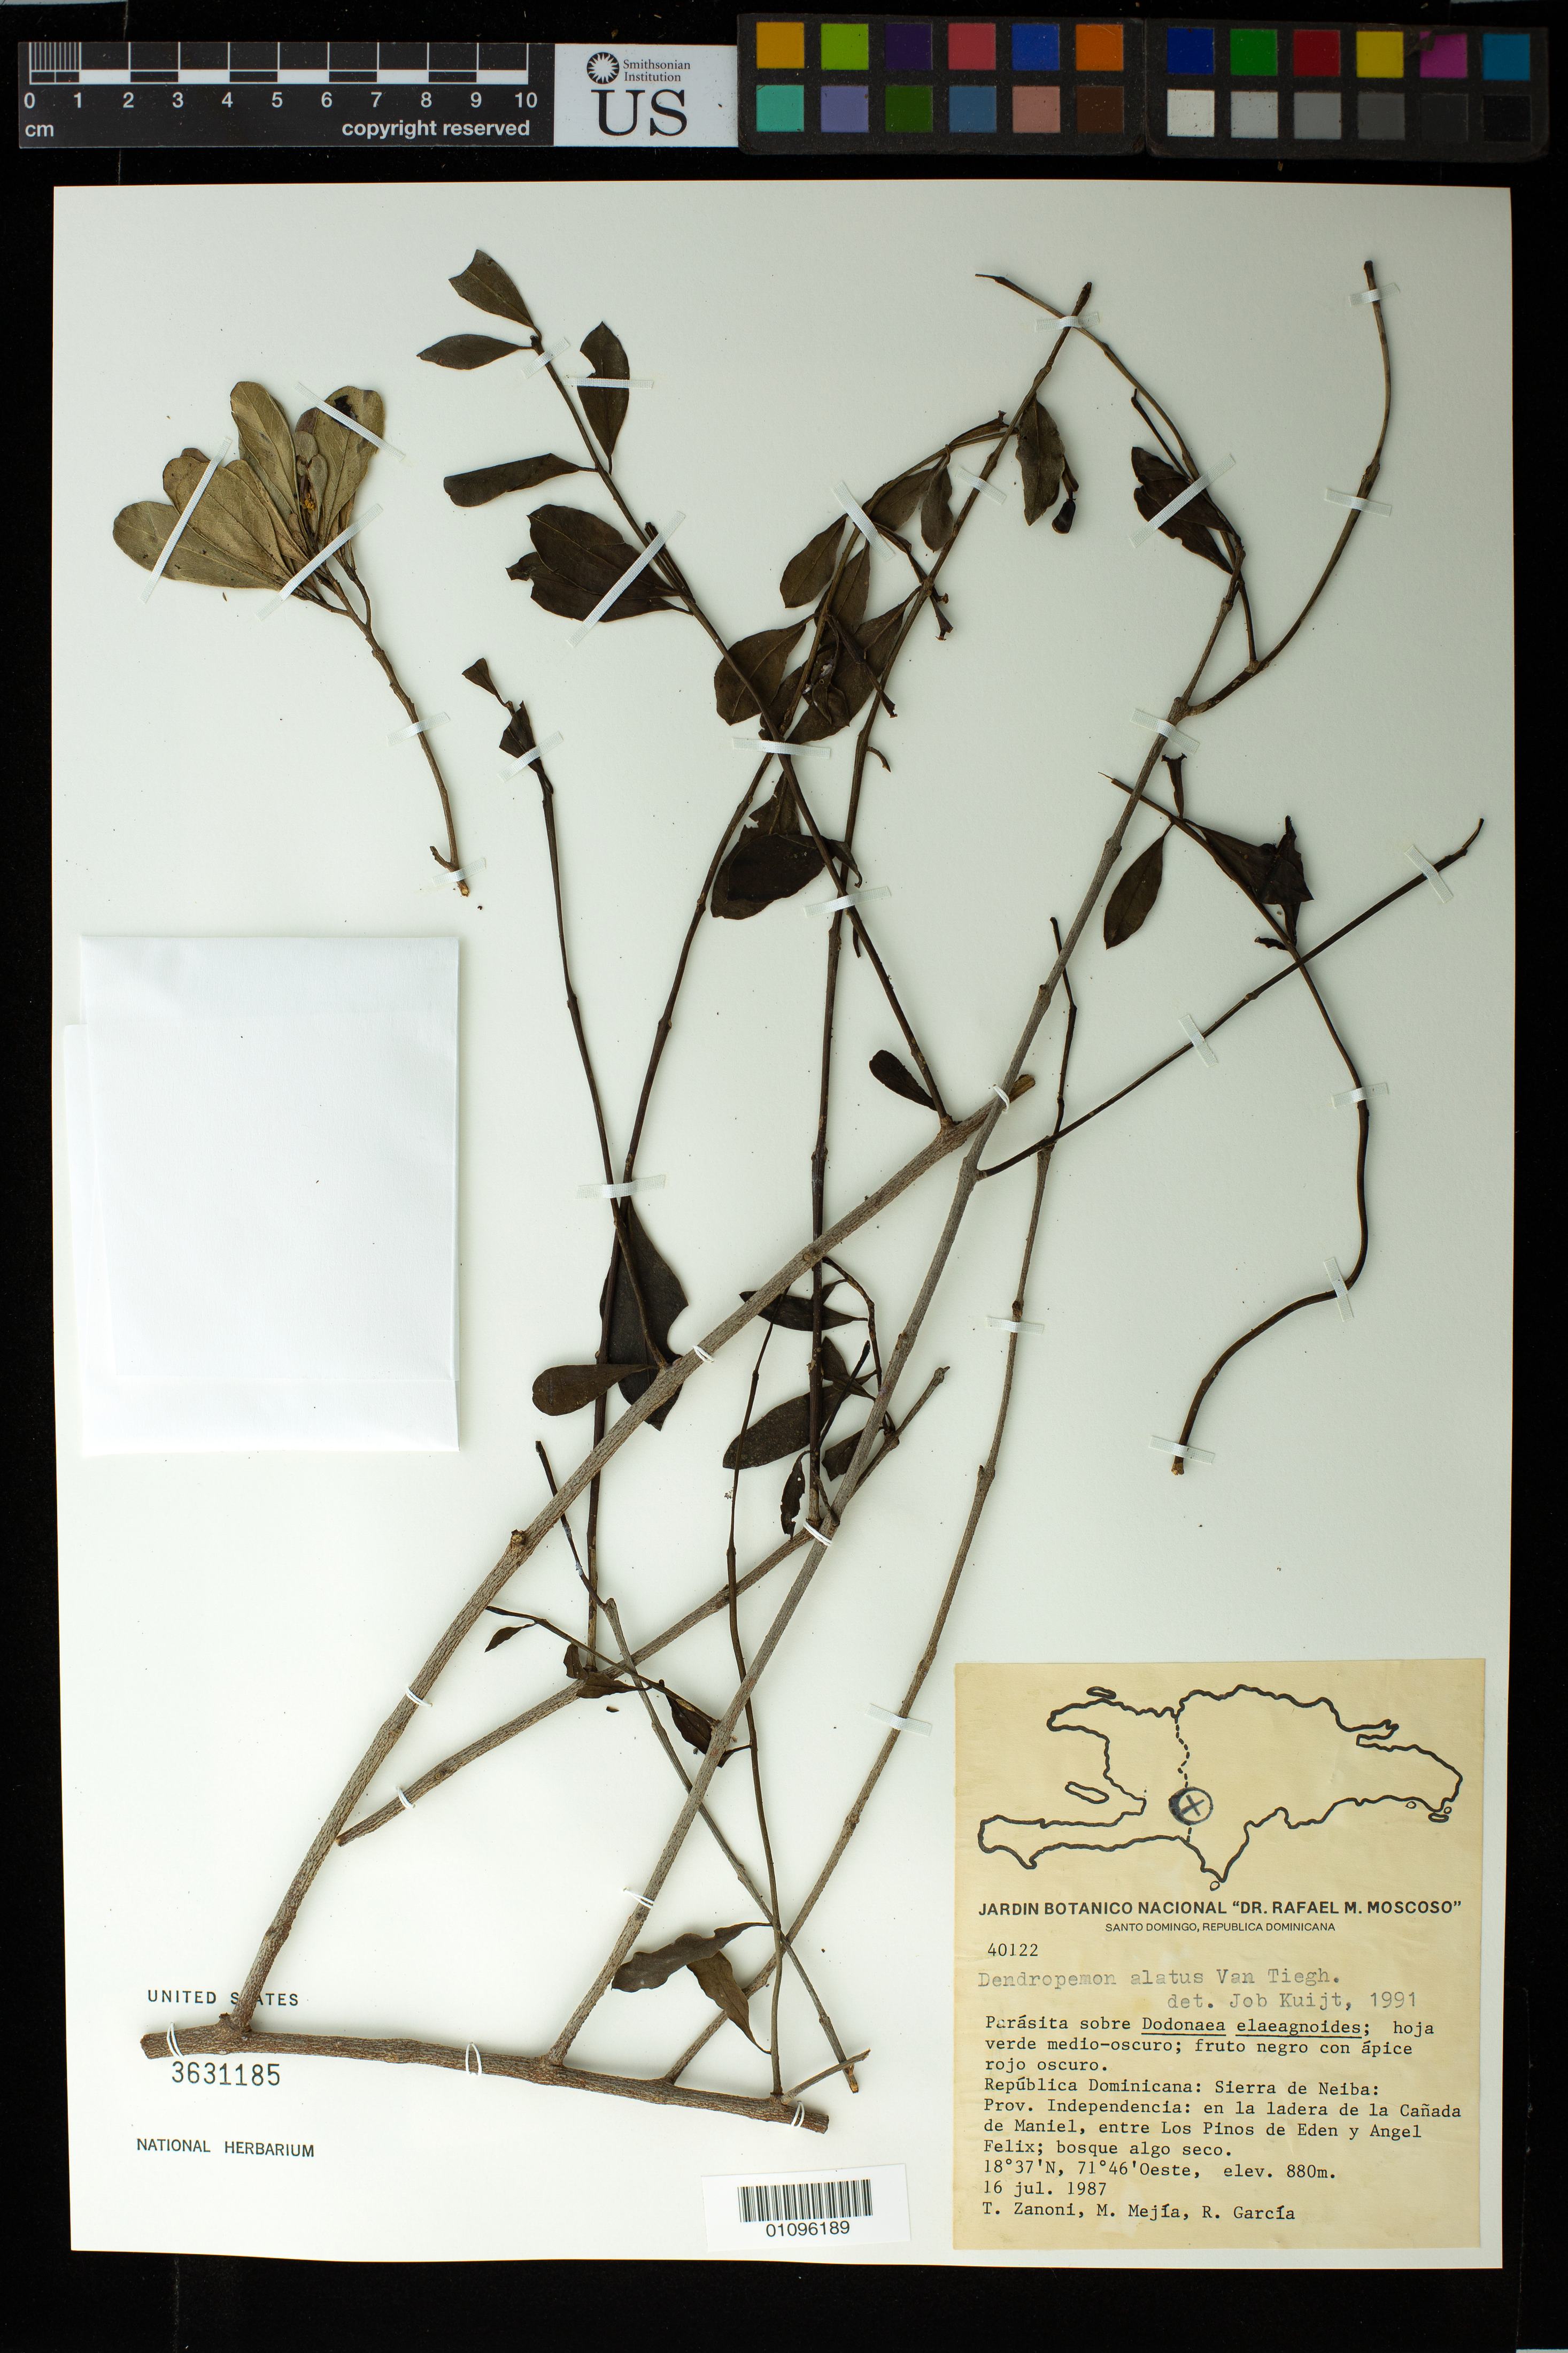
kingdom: Plantae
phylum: Tracheophyta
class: Magnoliopsida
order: Santalales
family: Loranthaceae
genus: Dendropemon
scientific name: Dendropemon alatus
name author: Tiegh.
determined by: Kuijt, Job, (CANADA)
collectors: T. A. Zanoni, M. Mejia & R. G. García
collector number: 40122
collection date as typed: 16 Jul 1987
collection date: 1987-07-16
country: Dominican Republic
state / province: Independencia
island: Hispaniola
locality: Sierra de Neiba, en la ladera de la Cañada de Maniel, entre Los Pinos de Eden y Angel Felix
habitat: Bosque algo seco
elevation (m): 880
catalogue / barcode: US 3631185